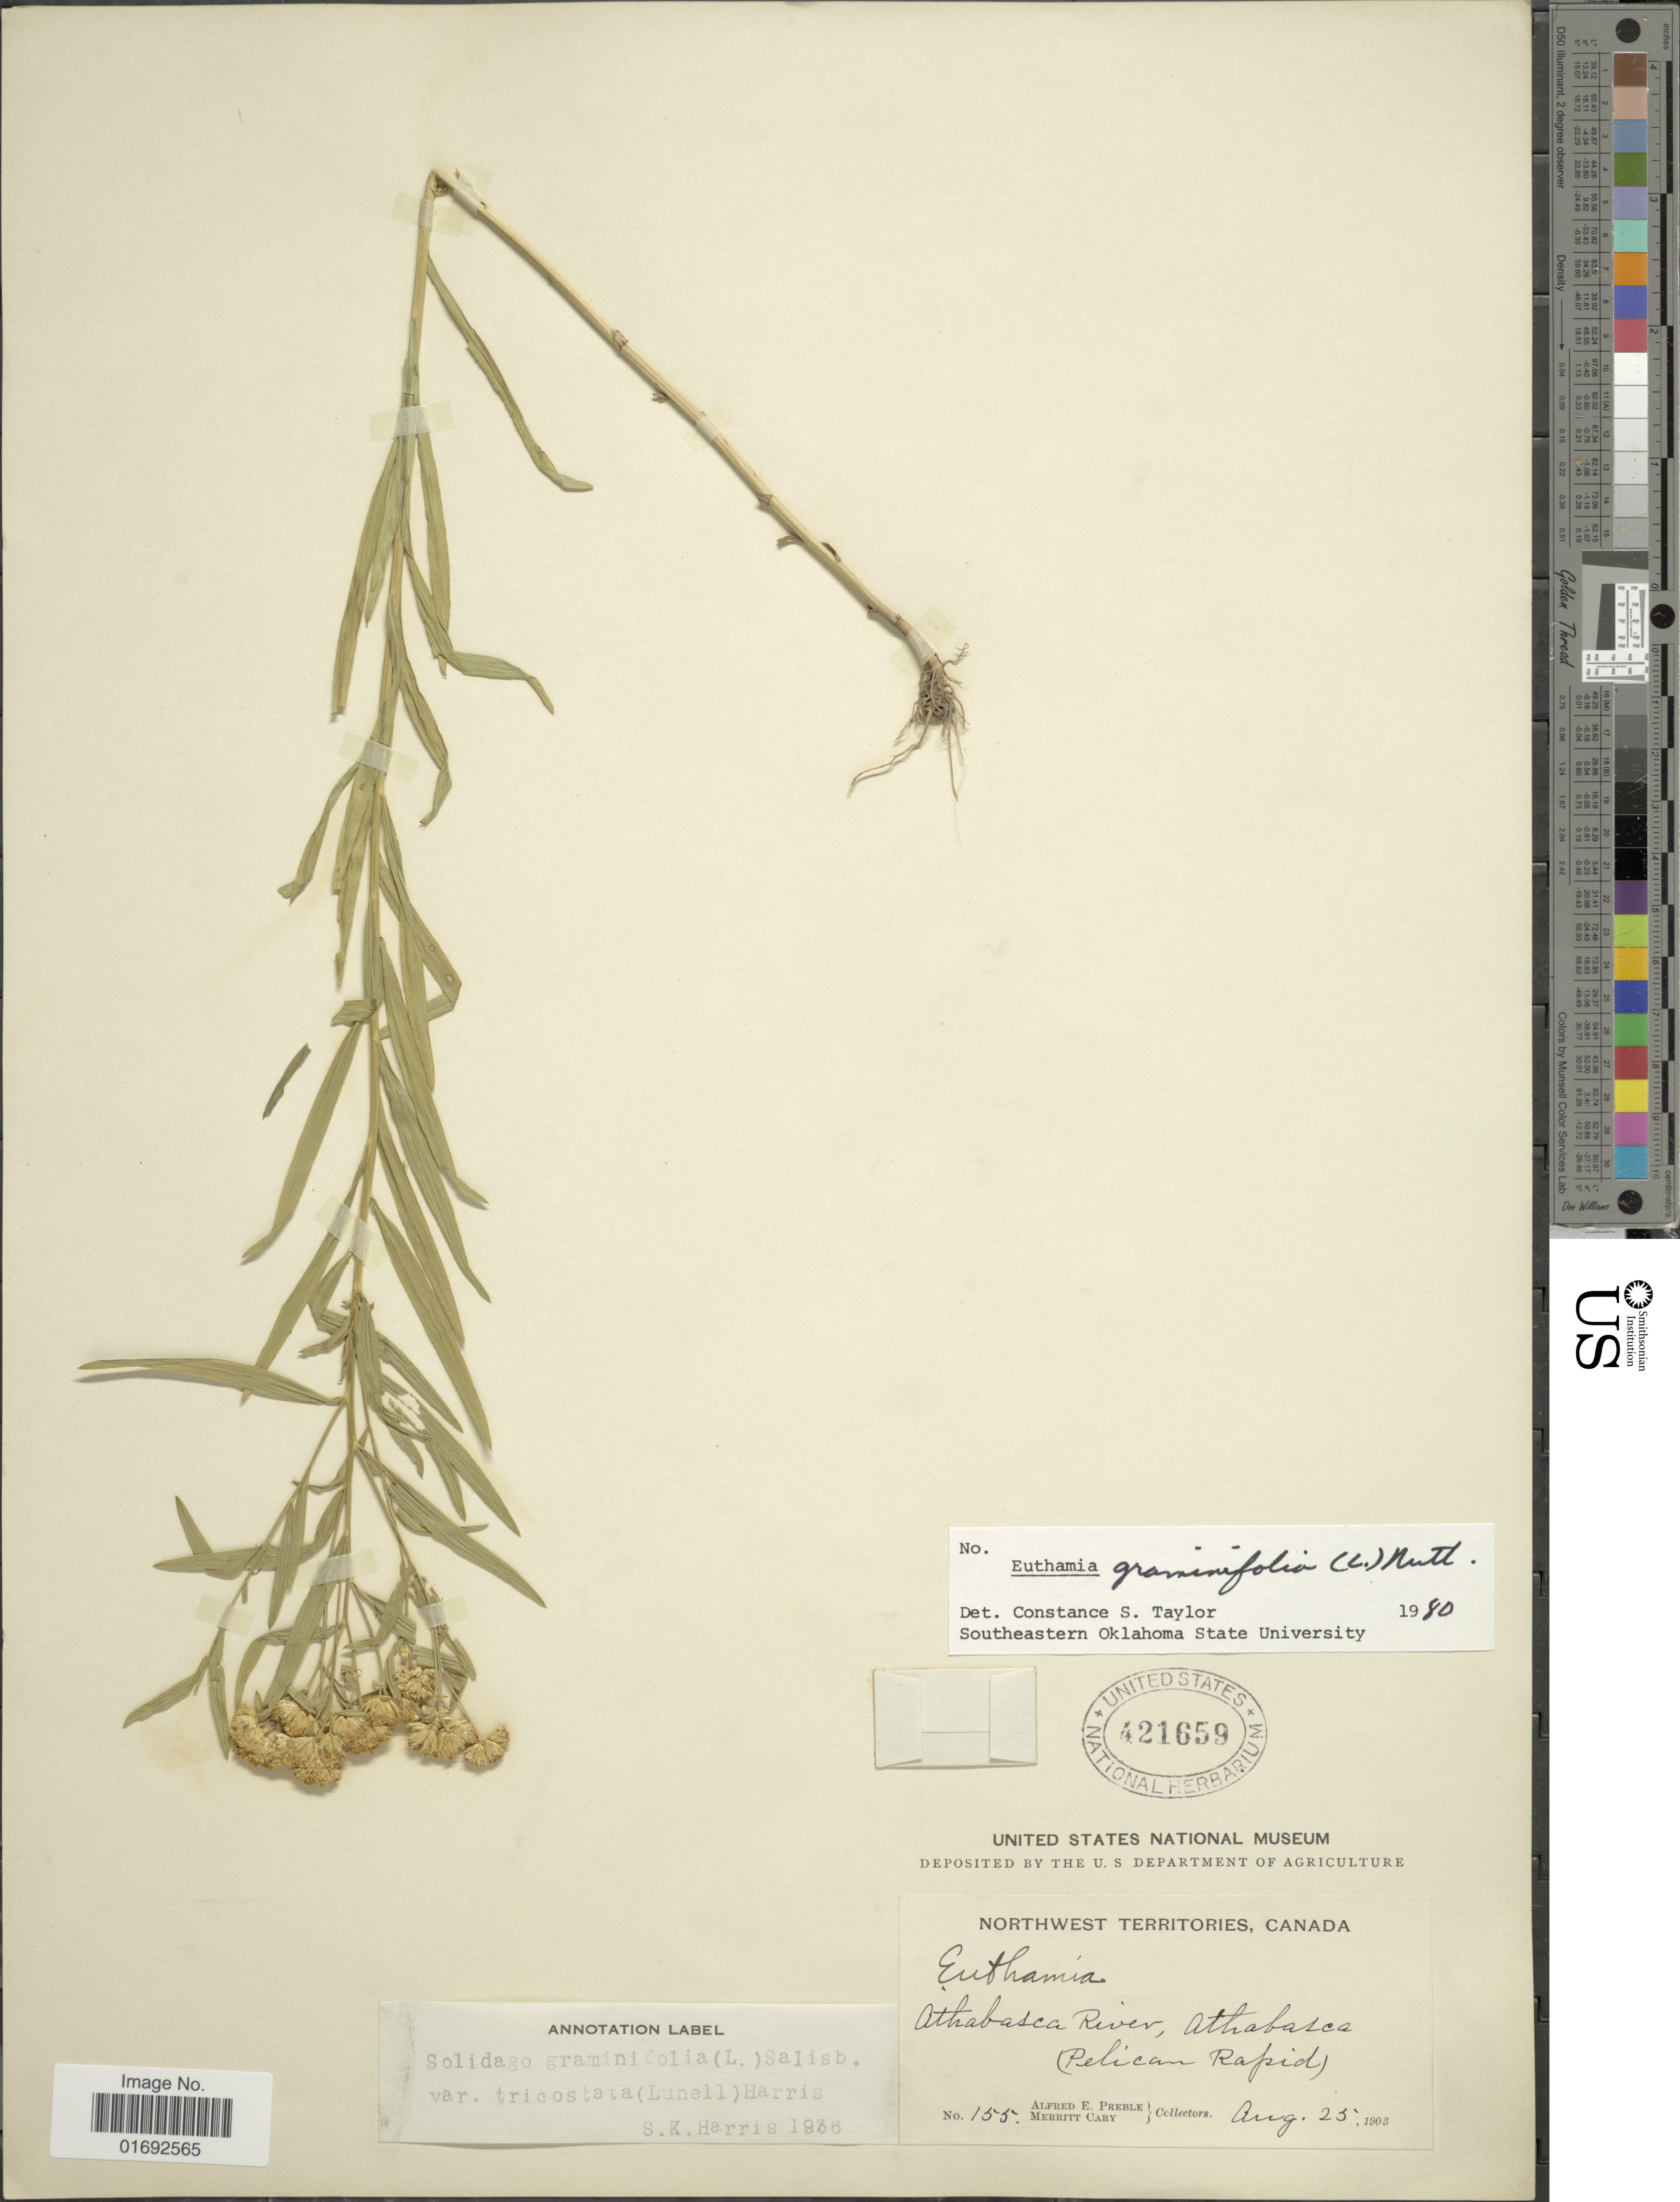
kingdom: Plantae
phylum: Tracheophyta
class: Magnoliopsida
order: Asterales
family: Asteraceae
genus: Euthamia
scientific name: Euthamia graminifolia var. major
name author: (Michx.) Moldenke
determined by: Urbatsch, Lowell E., Curator (LSU), Louisiana State University (UNITED STATES)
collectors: A. Preble & M. Cary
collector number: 155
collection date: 1903-08-25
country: Canada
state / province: Northwest Territories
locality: Athabasca River, Athabasca (Pelican Rapid)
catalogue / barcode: US 421659